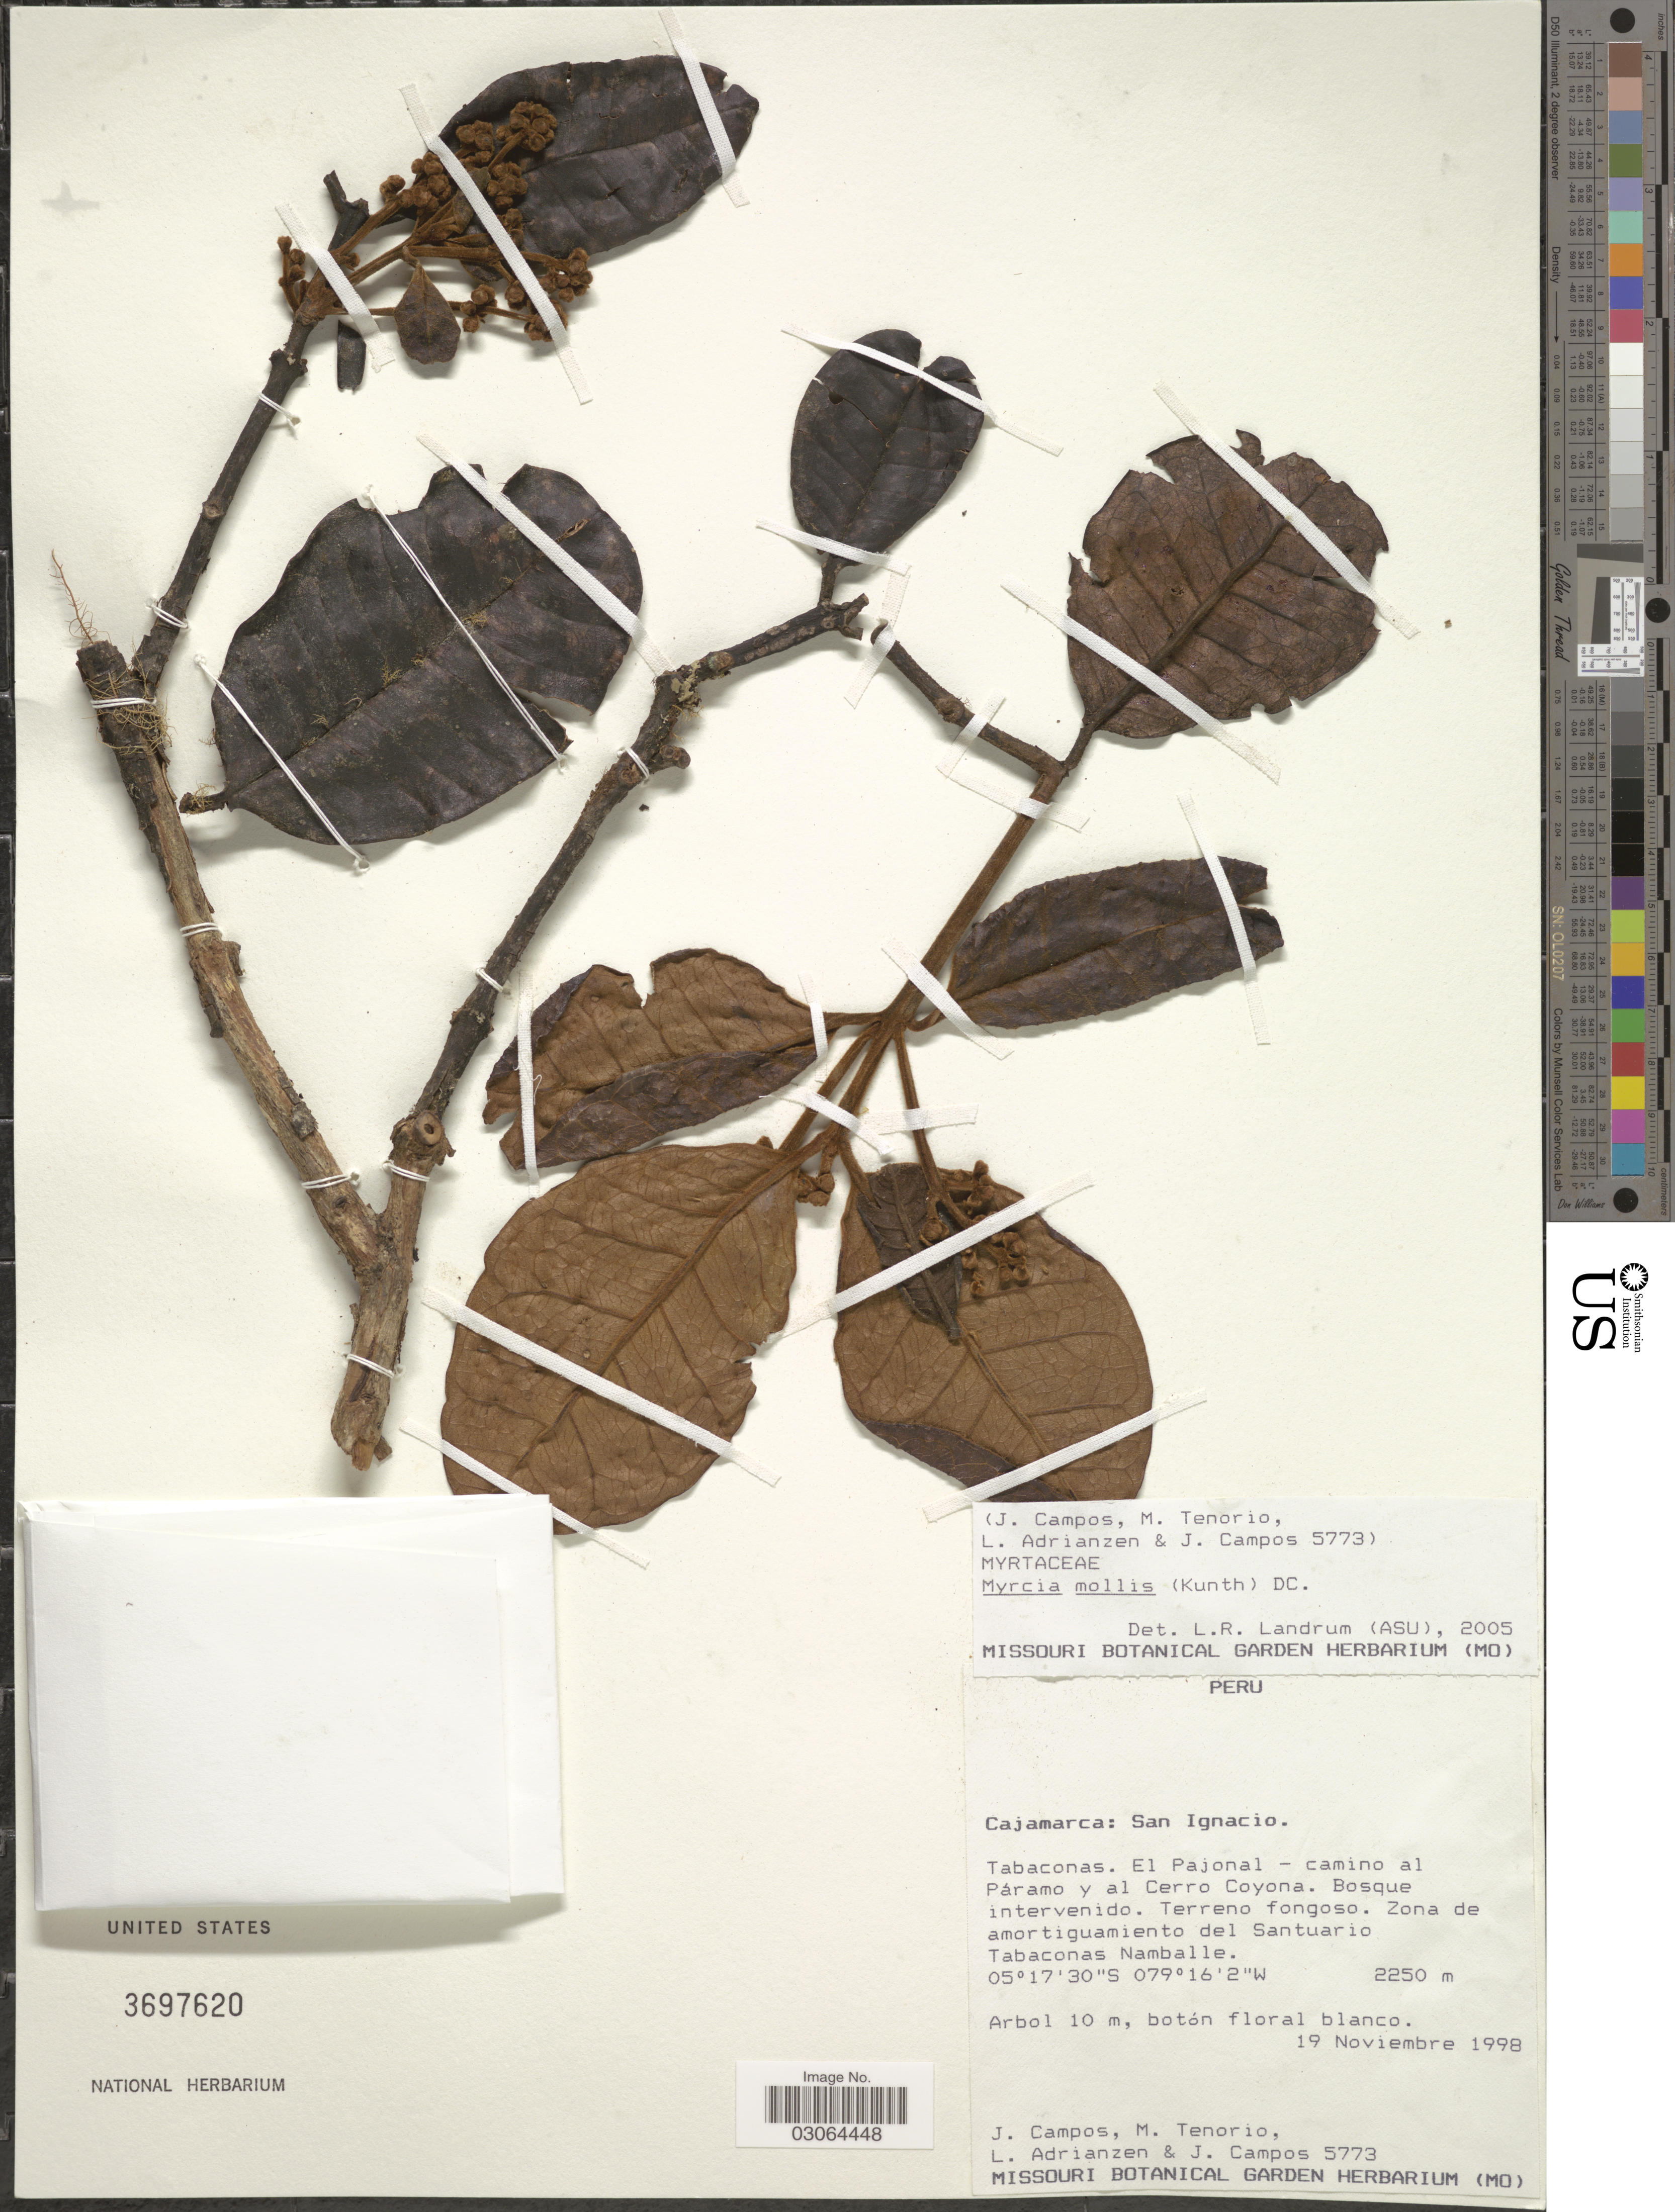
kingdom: Plantae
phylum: Tracheophyta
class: Magnoliopsida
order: Myrtales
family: Myrtaceae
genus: Myrcia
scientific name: Myrcia mollis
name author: (Kunth) DC.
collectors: J. Campos, M. Tenorio, L. Adrianzen & J. Campos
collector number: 5773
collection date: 1998-11-19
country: Peru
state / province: Cajamarca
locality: San Ignacio. Tabaconas. El Pajonal - camino al Páramo y al Cerro Coyona. Zona de amortiguamiento del Santuario Tabaconas Namballe.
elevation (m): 2250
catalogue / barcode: US 3697620